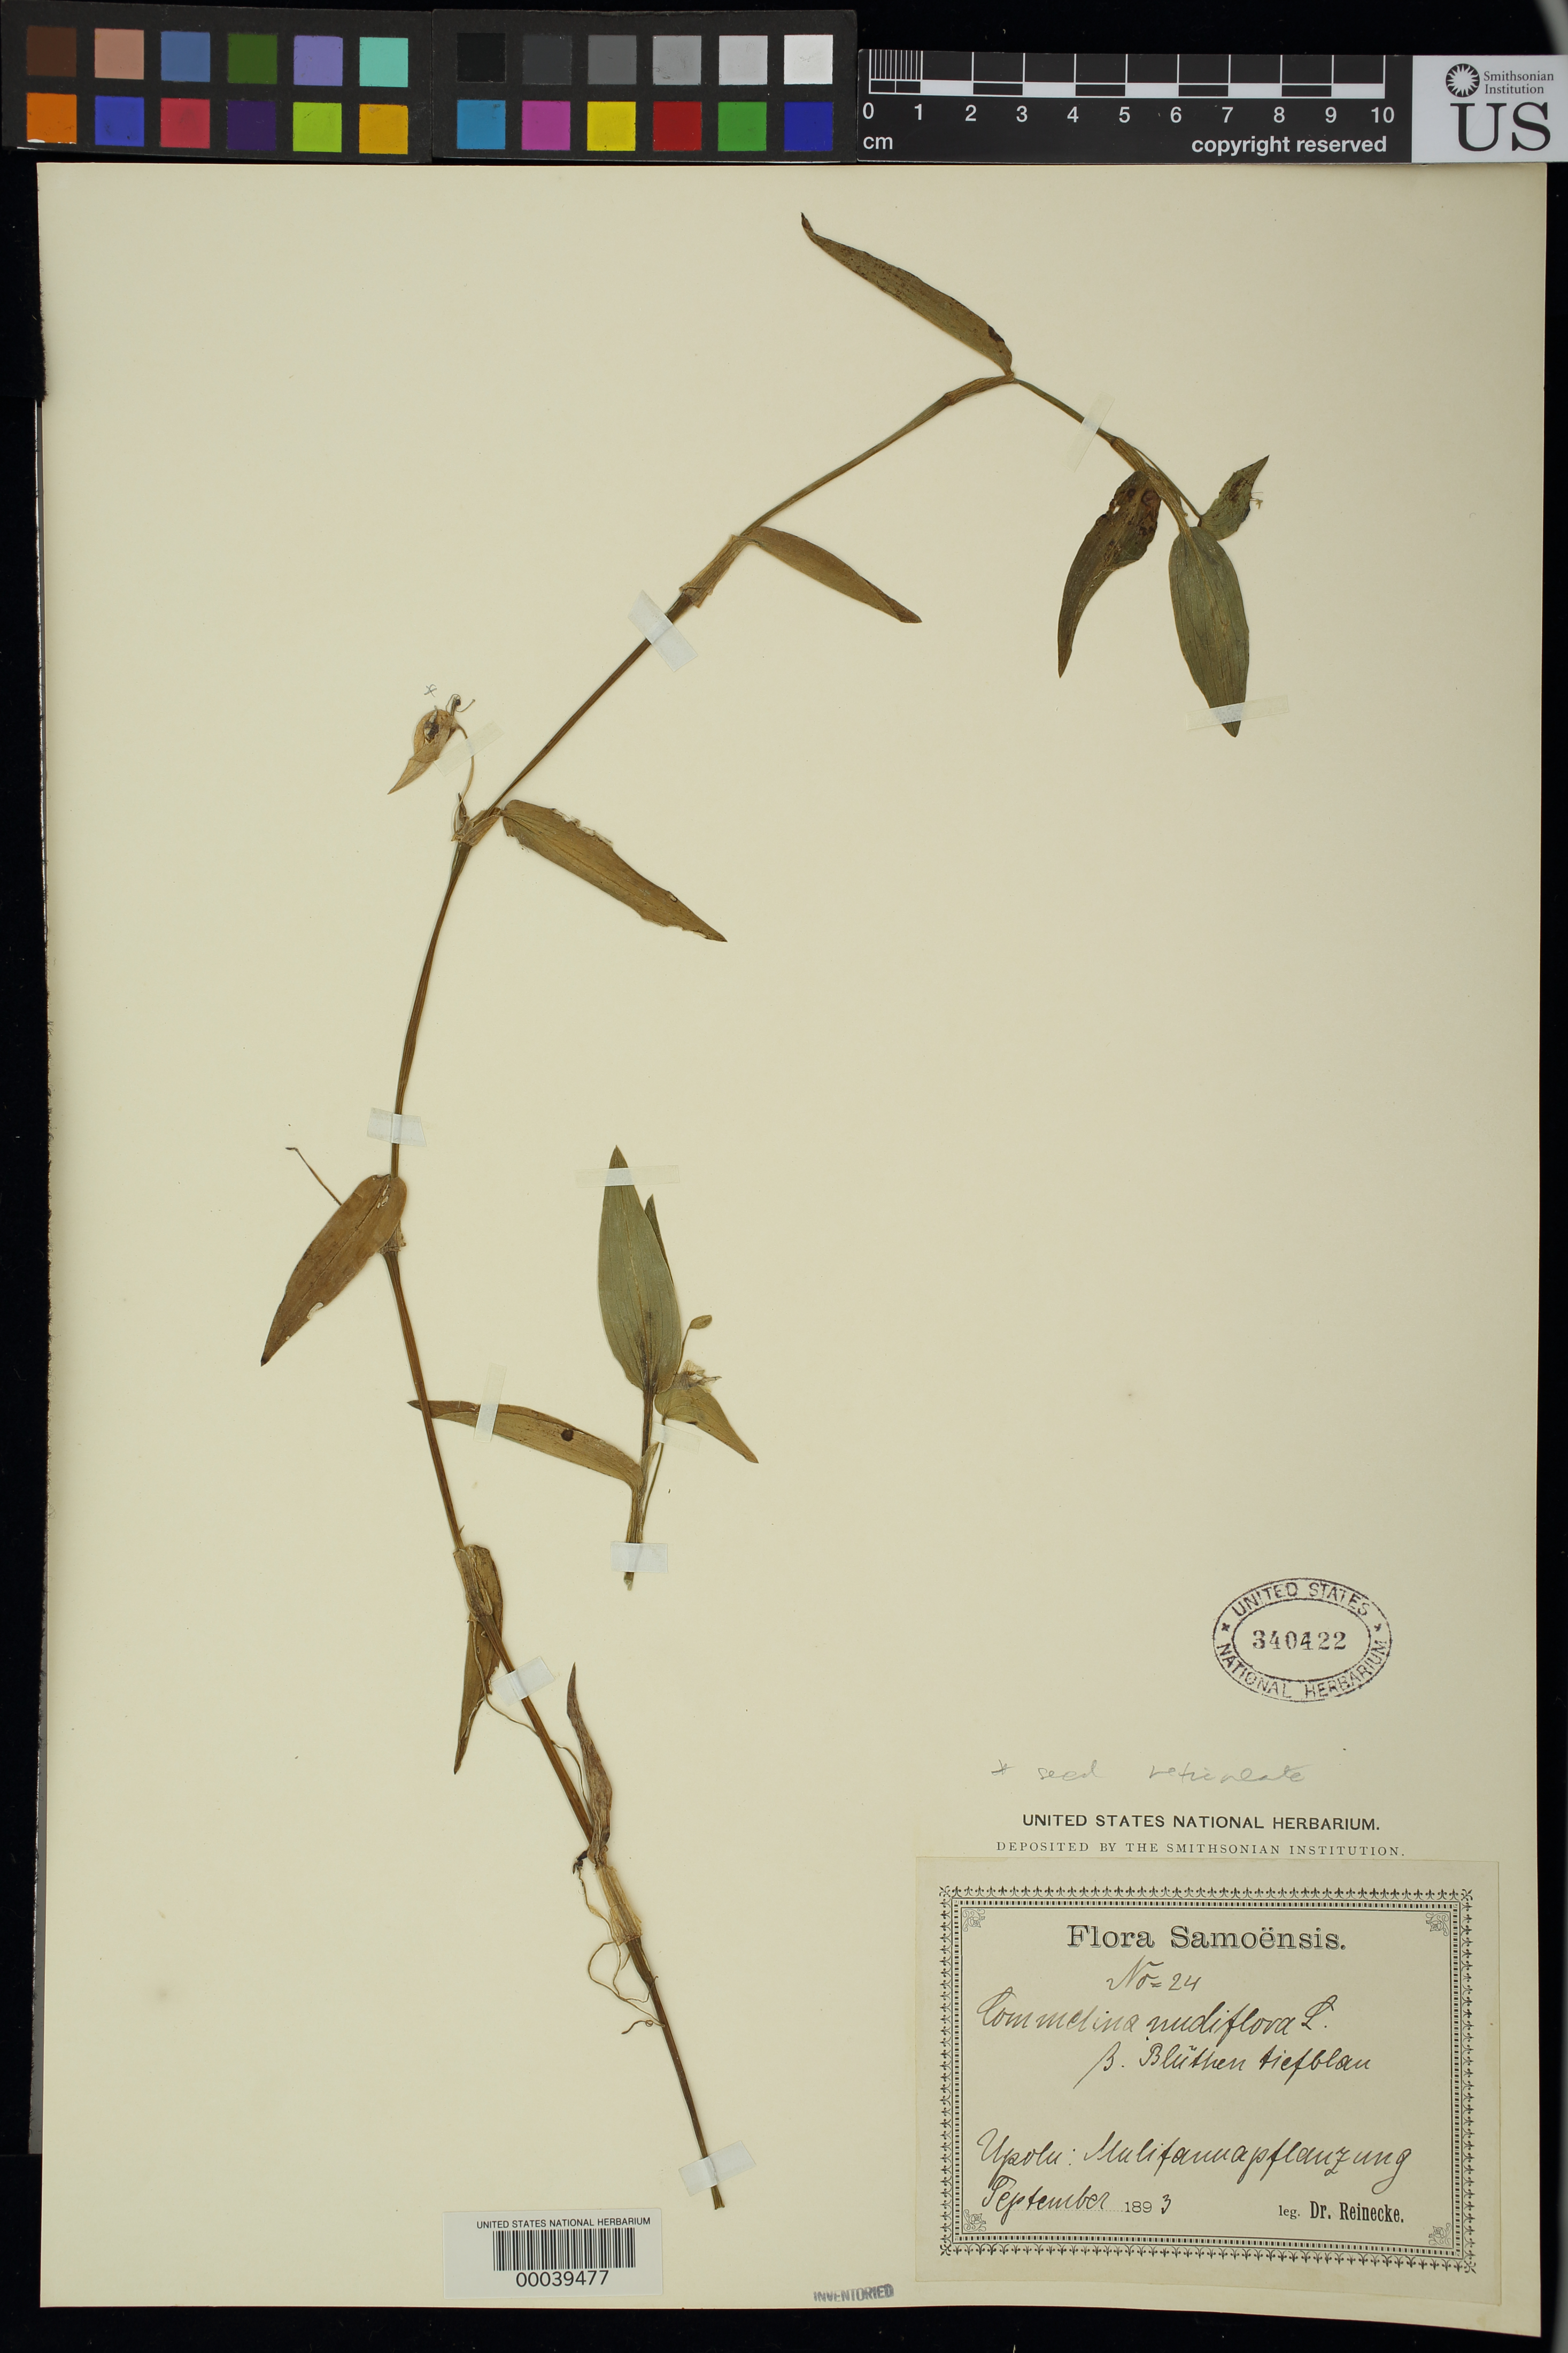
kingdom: Plantae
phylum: Tracheophyta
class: Liliopsida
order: Commelinales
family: Commelinaceae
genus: Commelina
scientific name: Commelina diffusa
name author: Burm. f.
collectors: F. Reinecke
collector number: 24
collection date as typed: Sep 1893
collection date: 1893-09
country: Samoa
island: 'Upolu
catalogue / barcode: US 340422